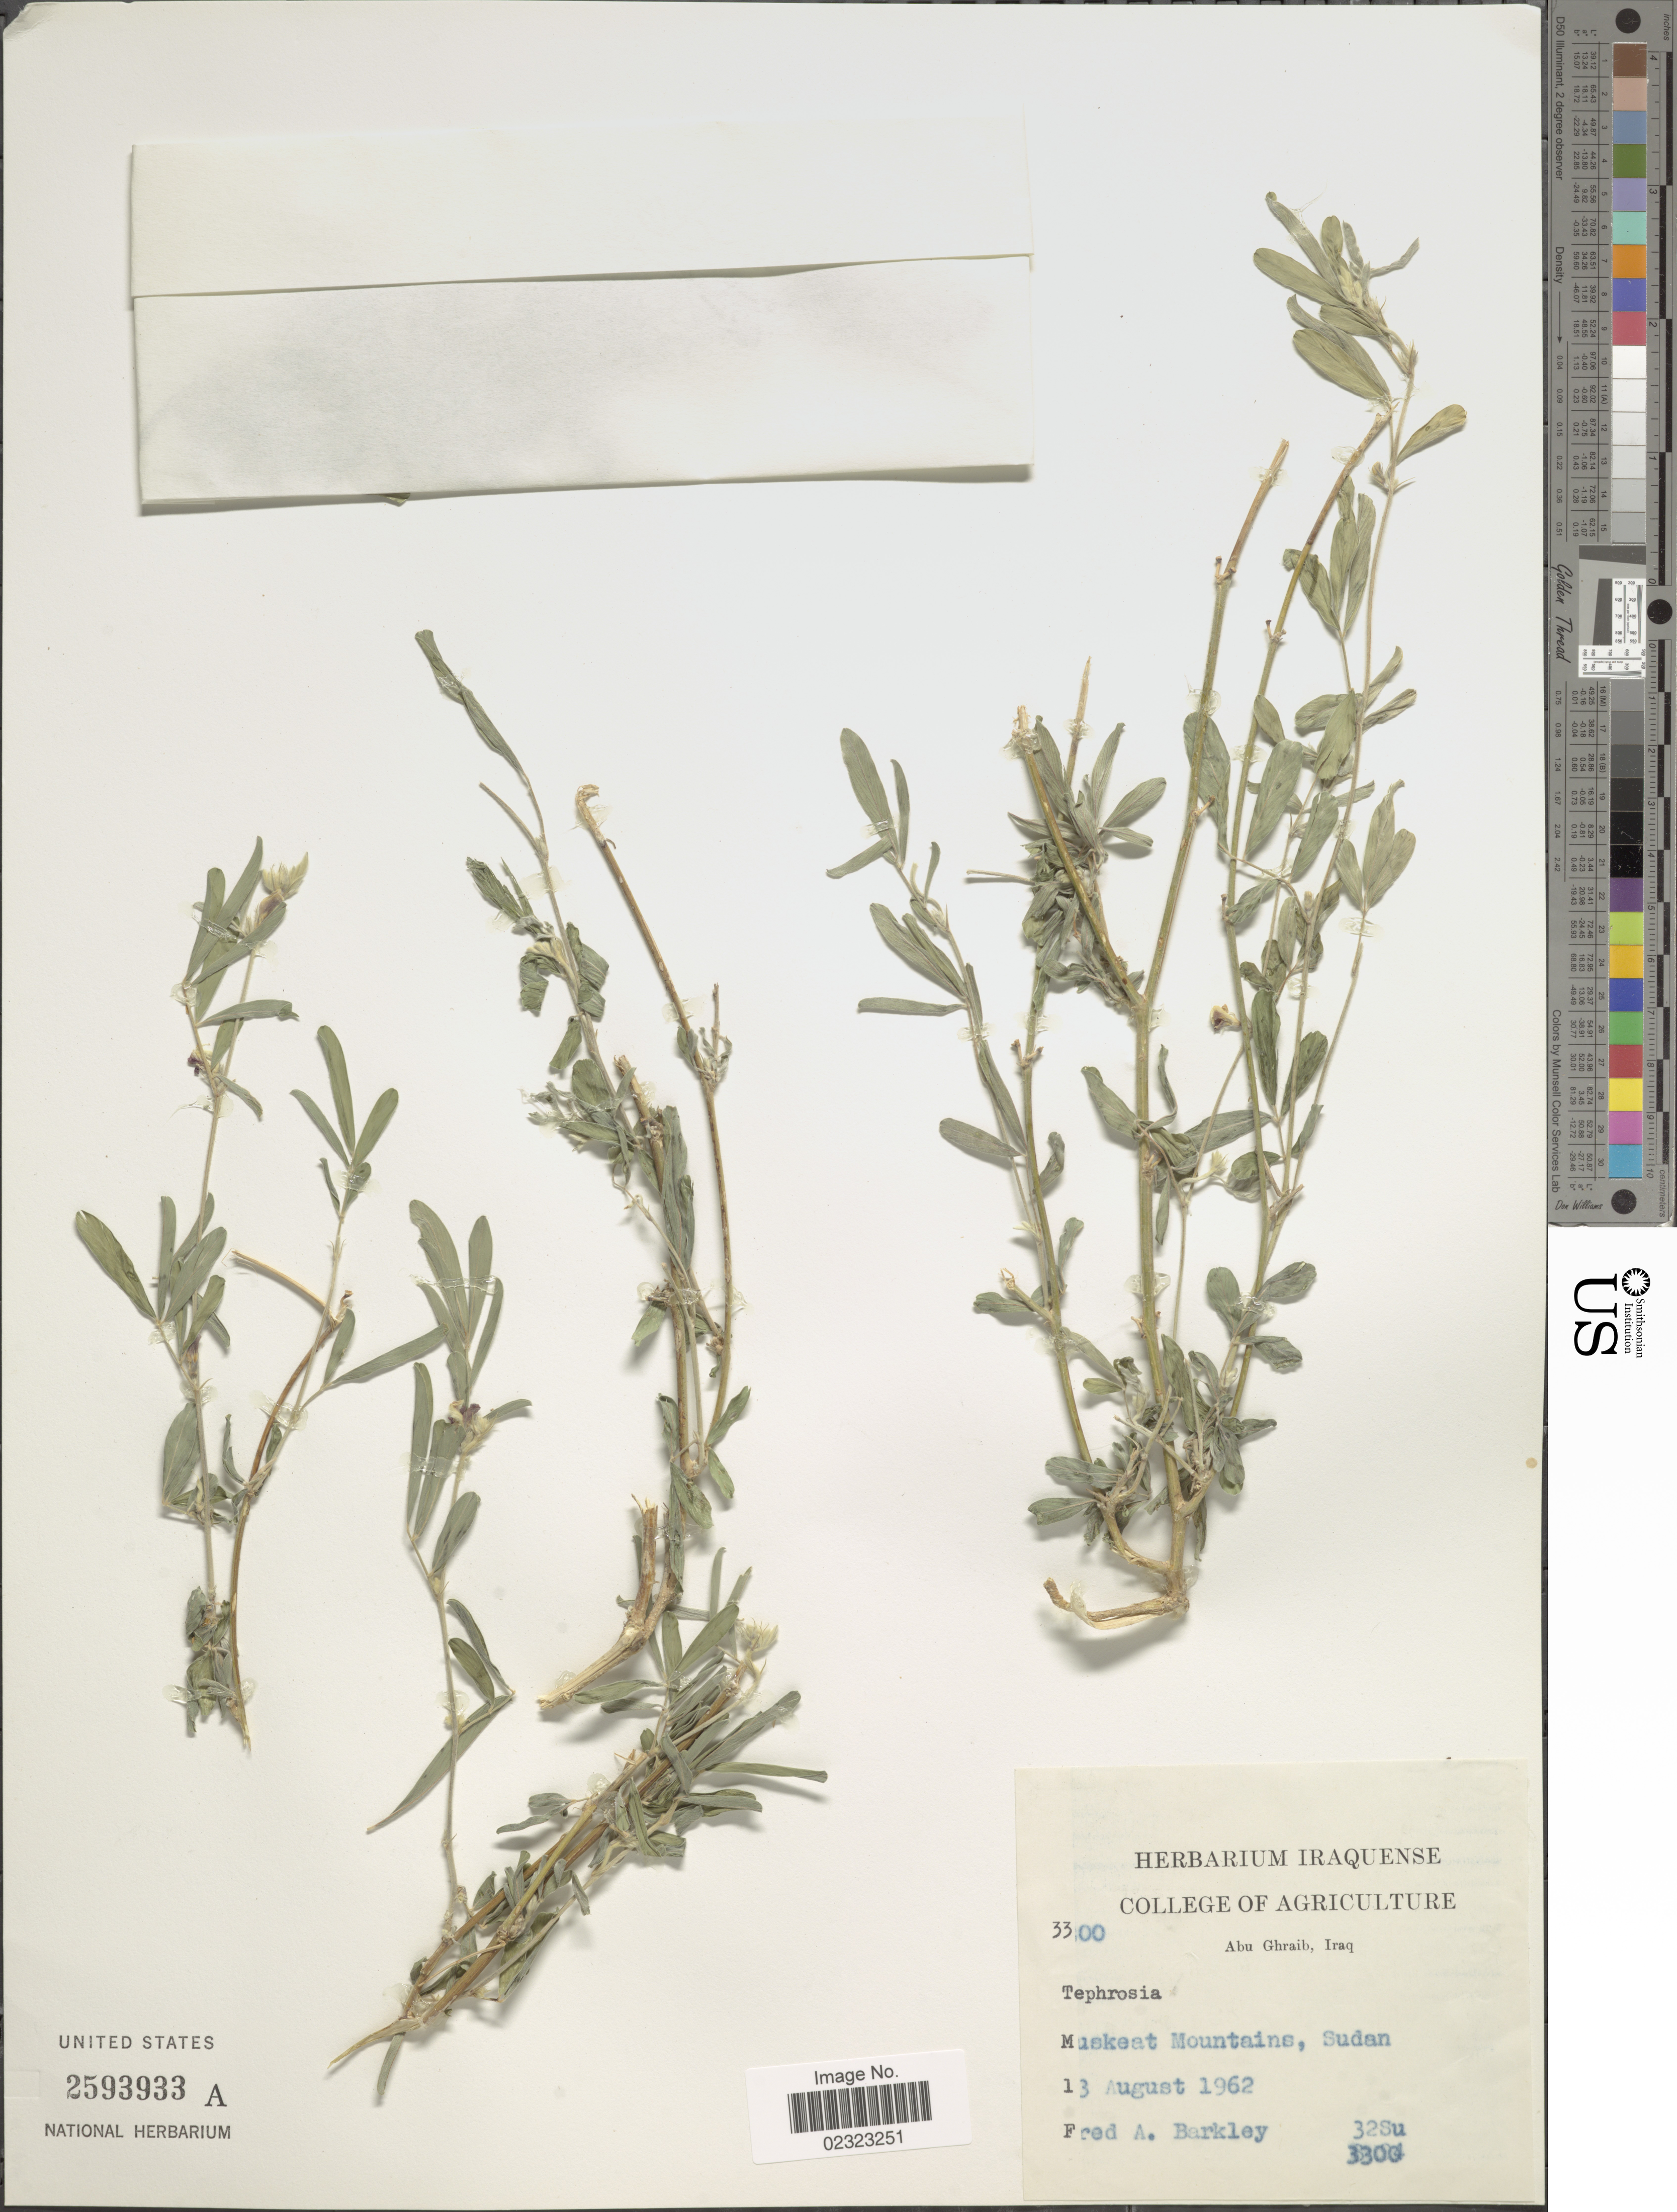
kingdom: Plantae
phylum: Tracheophyta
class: Magnoliopsida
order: Fabales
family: Fabaceae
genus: Tephrosia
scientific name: Tephrosia sp.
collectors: F. A. Barkley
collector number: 3300?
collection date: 1962-08-13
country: Sudan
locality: Muskeat Mountains, Sudan.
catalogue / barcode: US 2593933A